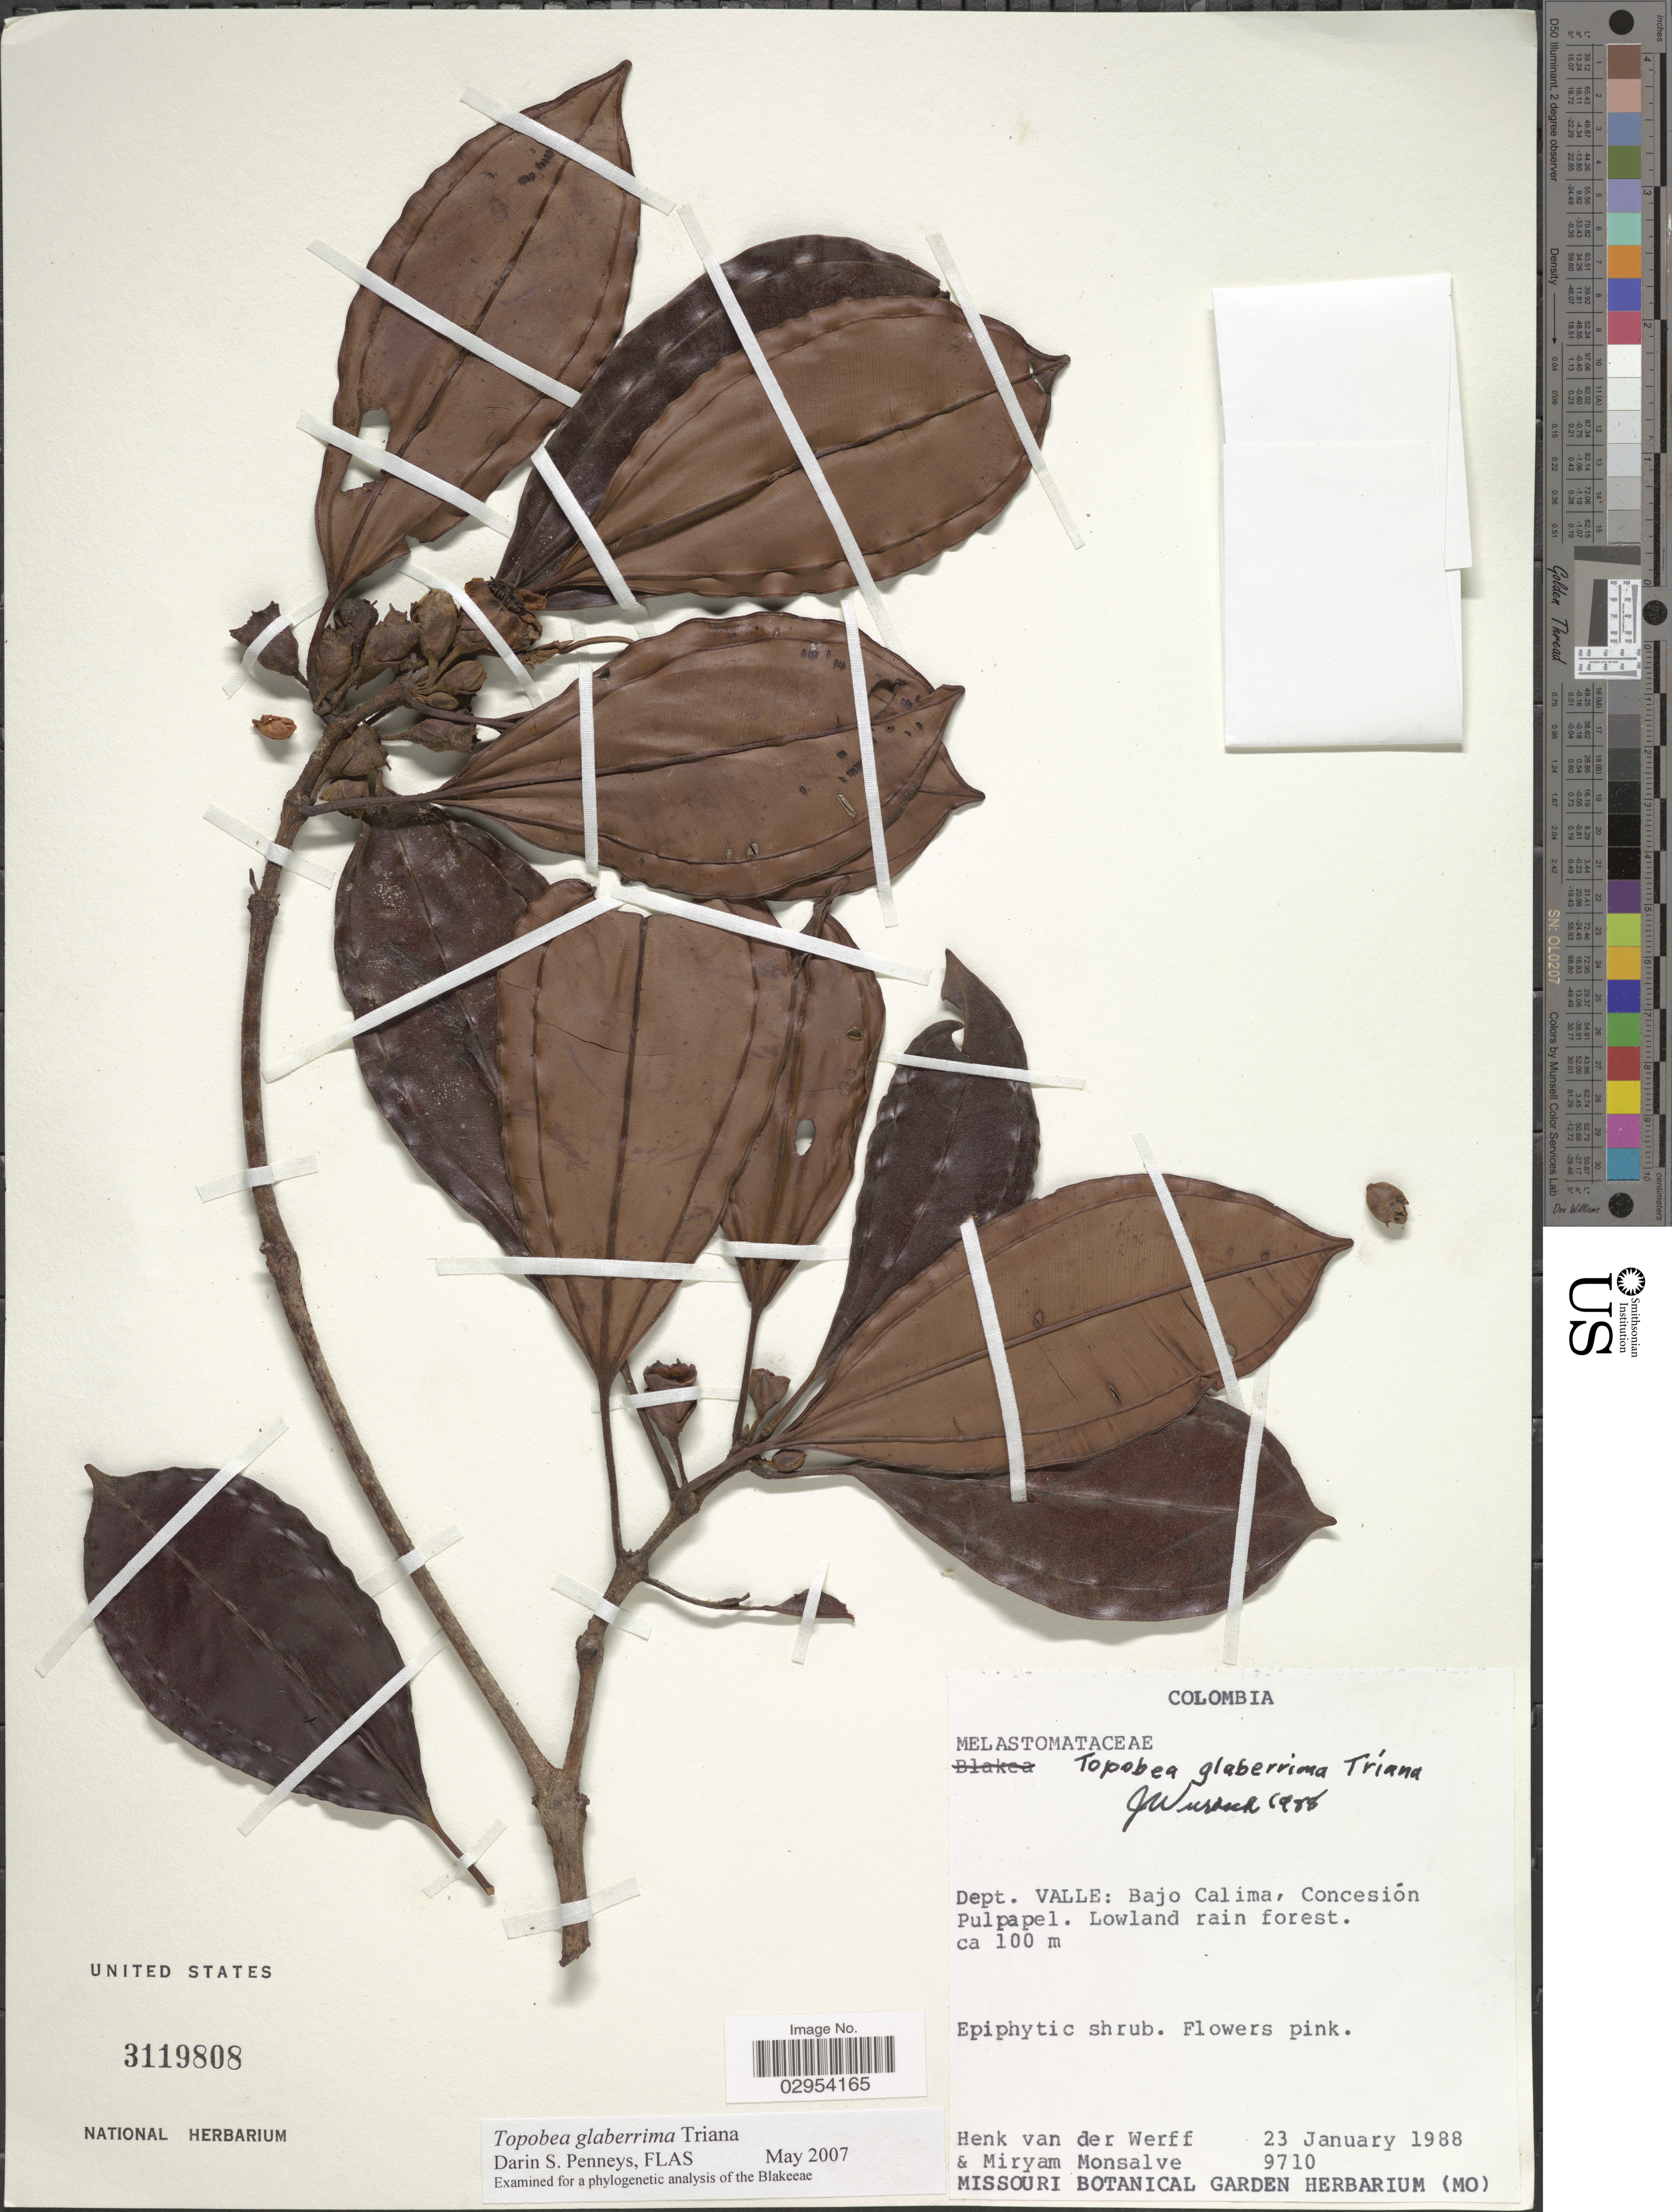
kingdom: Plantae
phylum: Tracheophyta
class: Magnoliopsida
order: Myrtales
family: Melastomataceae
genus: Topobea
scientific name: Topobea glaberrima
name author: Triana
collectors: H. van der Werff & M. Monsalve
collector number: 9710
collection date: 1988-01-23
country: Colombia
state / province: Valle del Cauca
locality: Dept. Valle: Bajo Calima, Concesión Pulpapel.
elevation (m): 100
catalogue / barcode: US 3119808